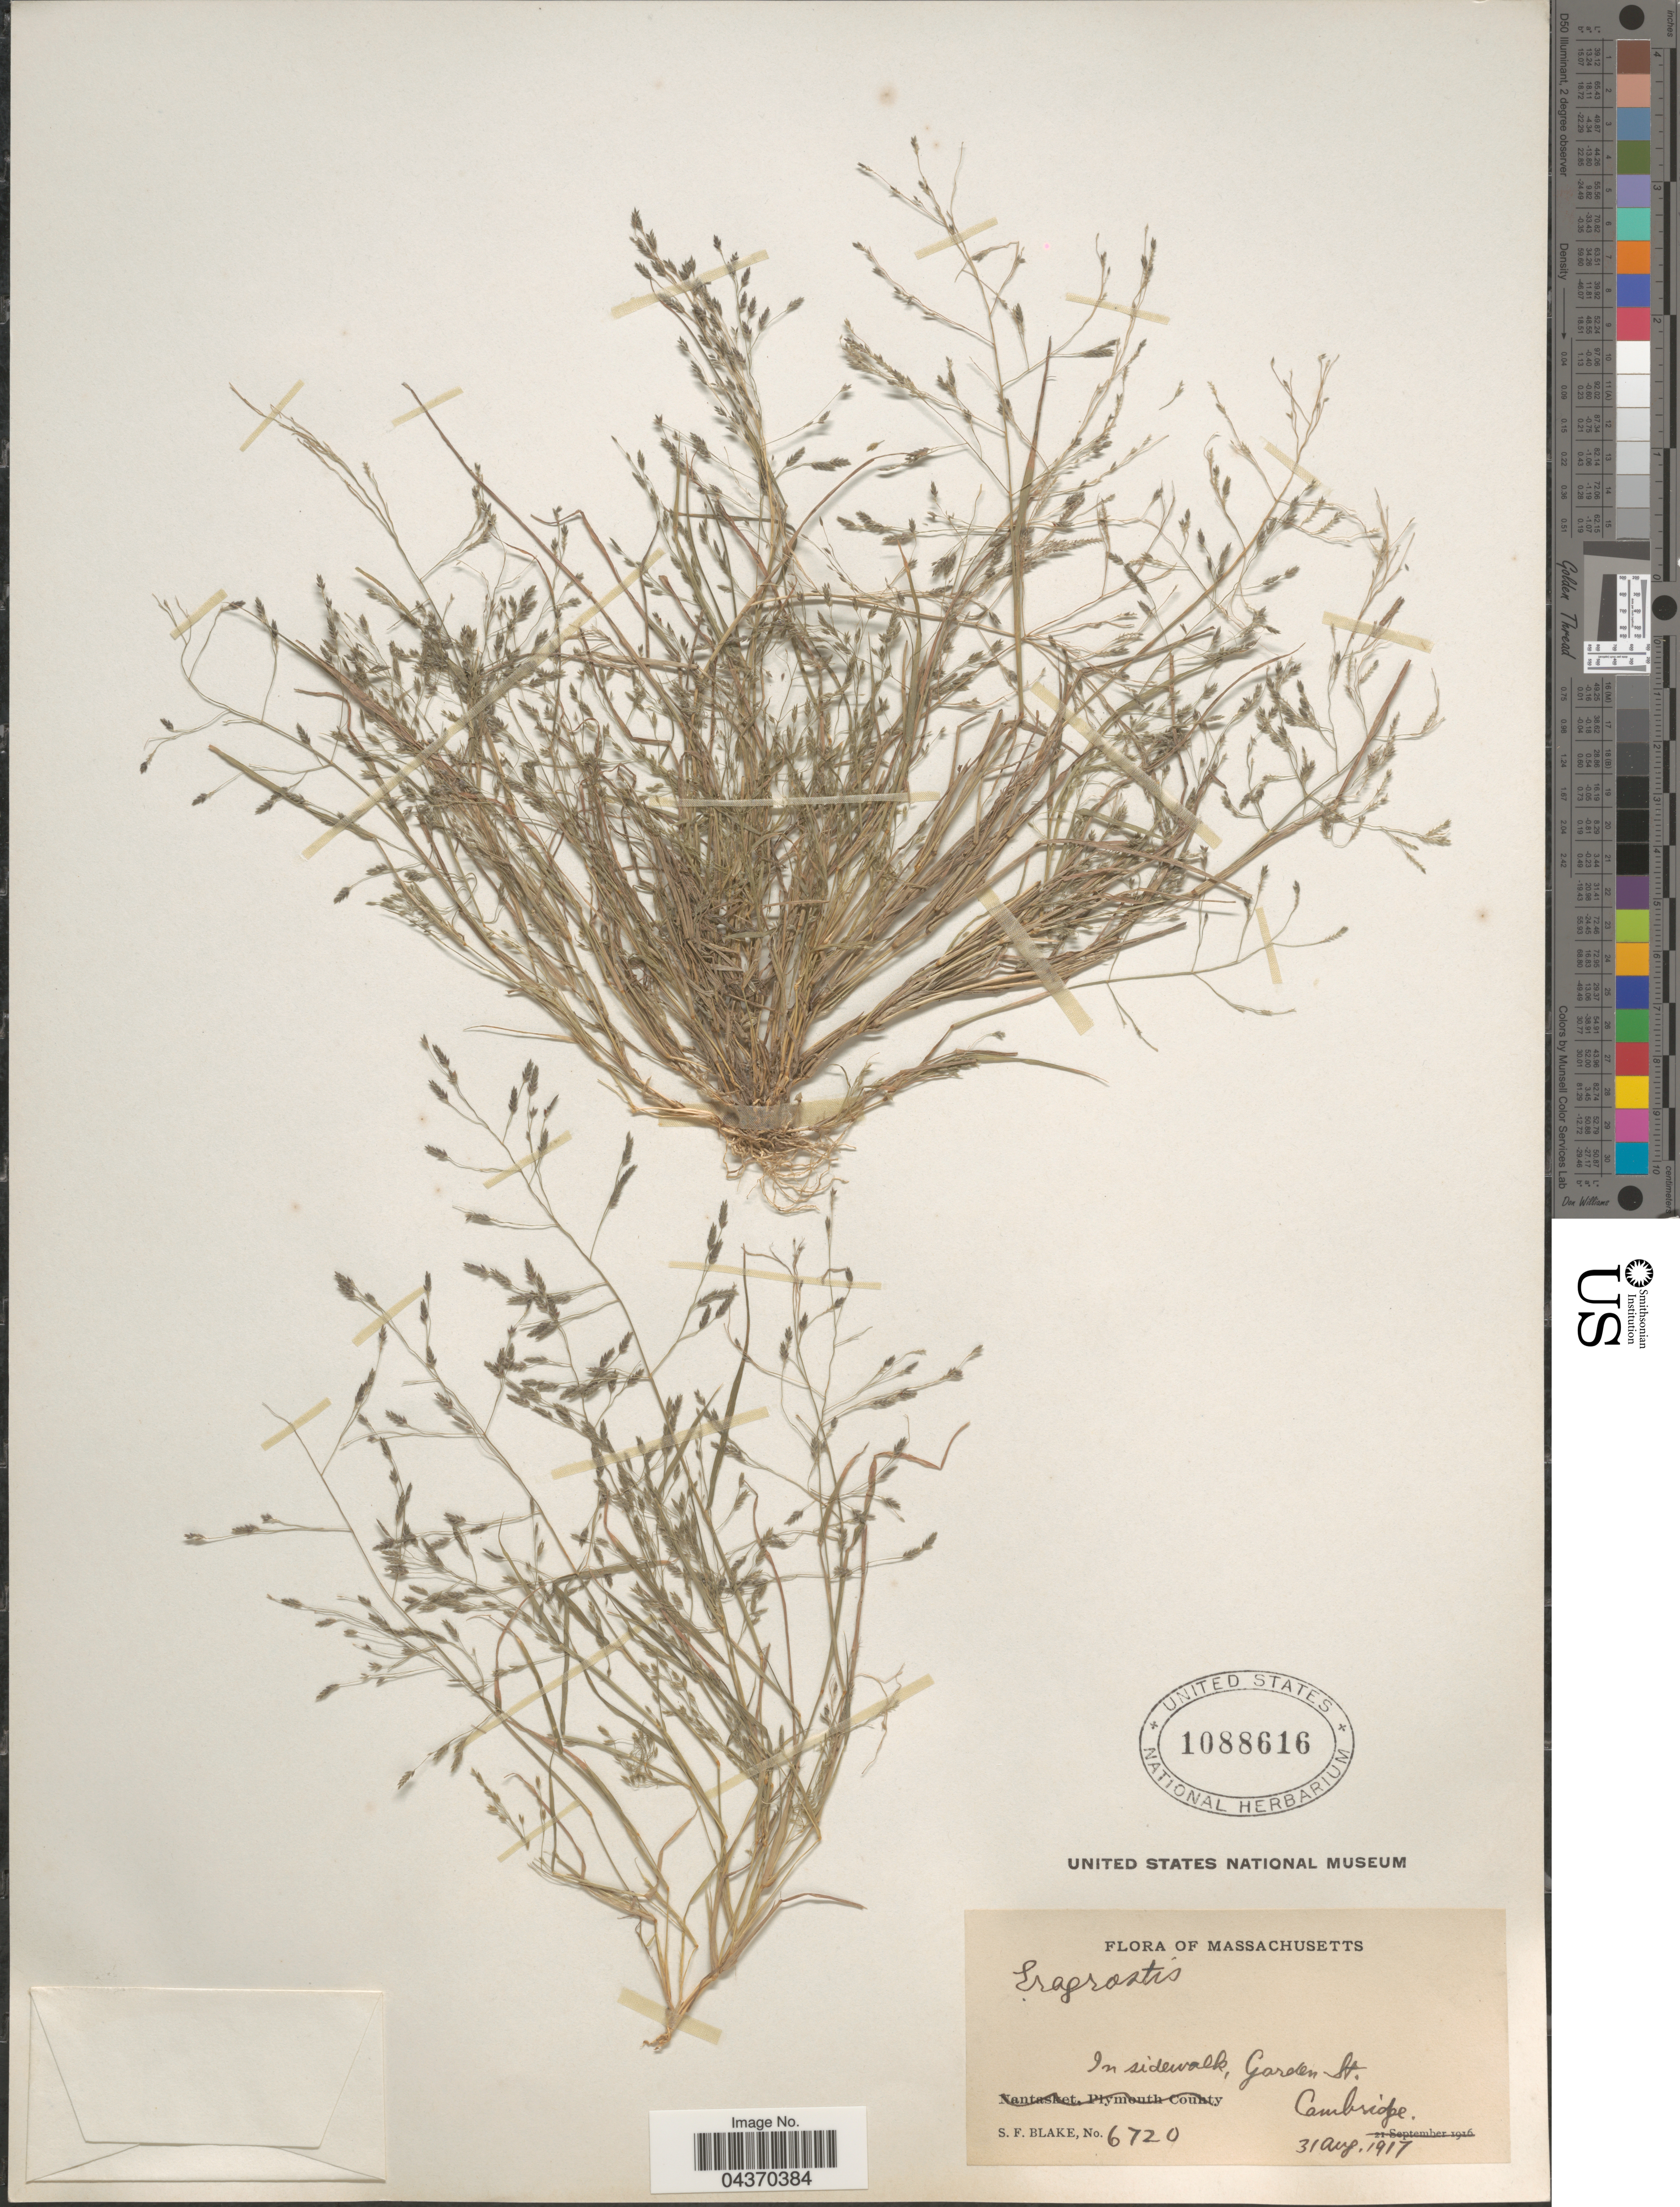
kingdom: Plantae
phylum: Tracheophyta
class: Liliopsida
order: Poales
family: Poaceae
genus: Eragrostis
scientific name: Eragrostis pectinacea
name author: (Michx.) Nees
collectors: S. Blake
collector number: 6720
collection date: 1917-08-31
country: United States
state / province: Massachusetts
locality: Garden St. Cambridge.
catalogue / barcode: US 1088616